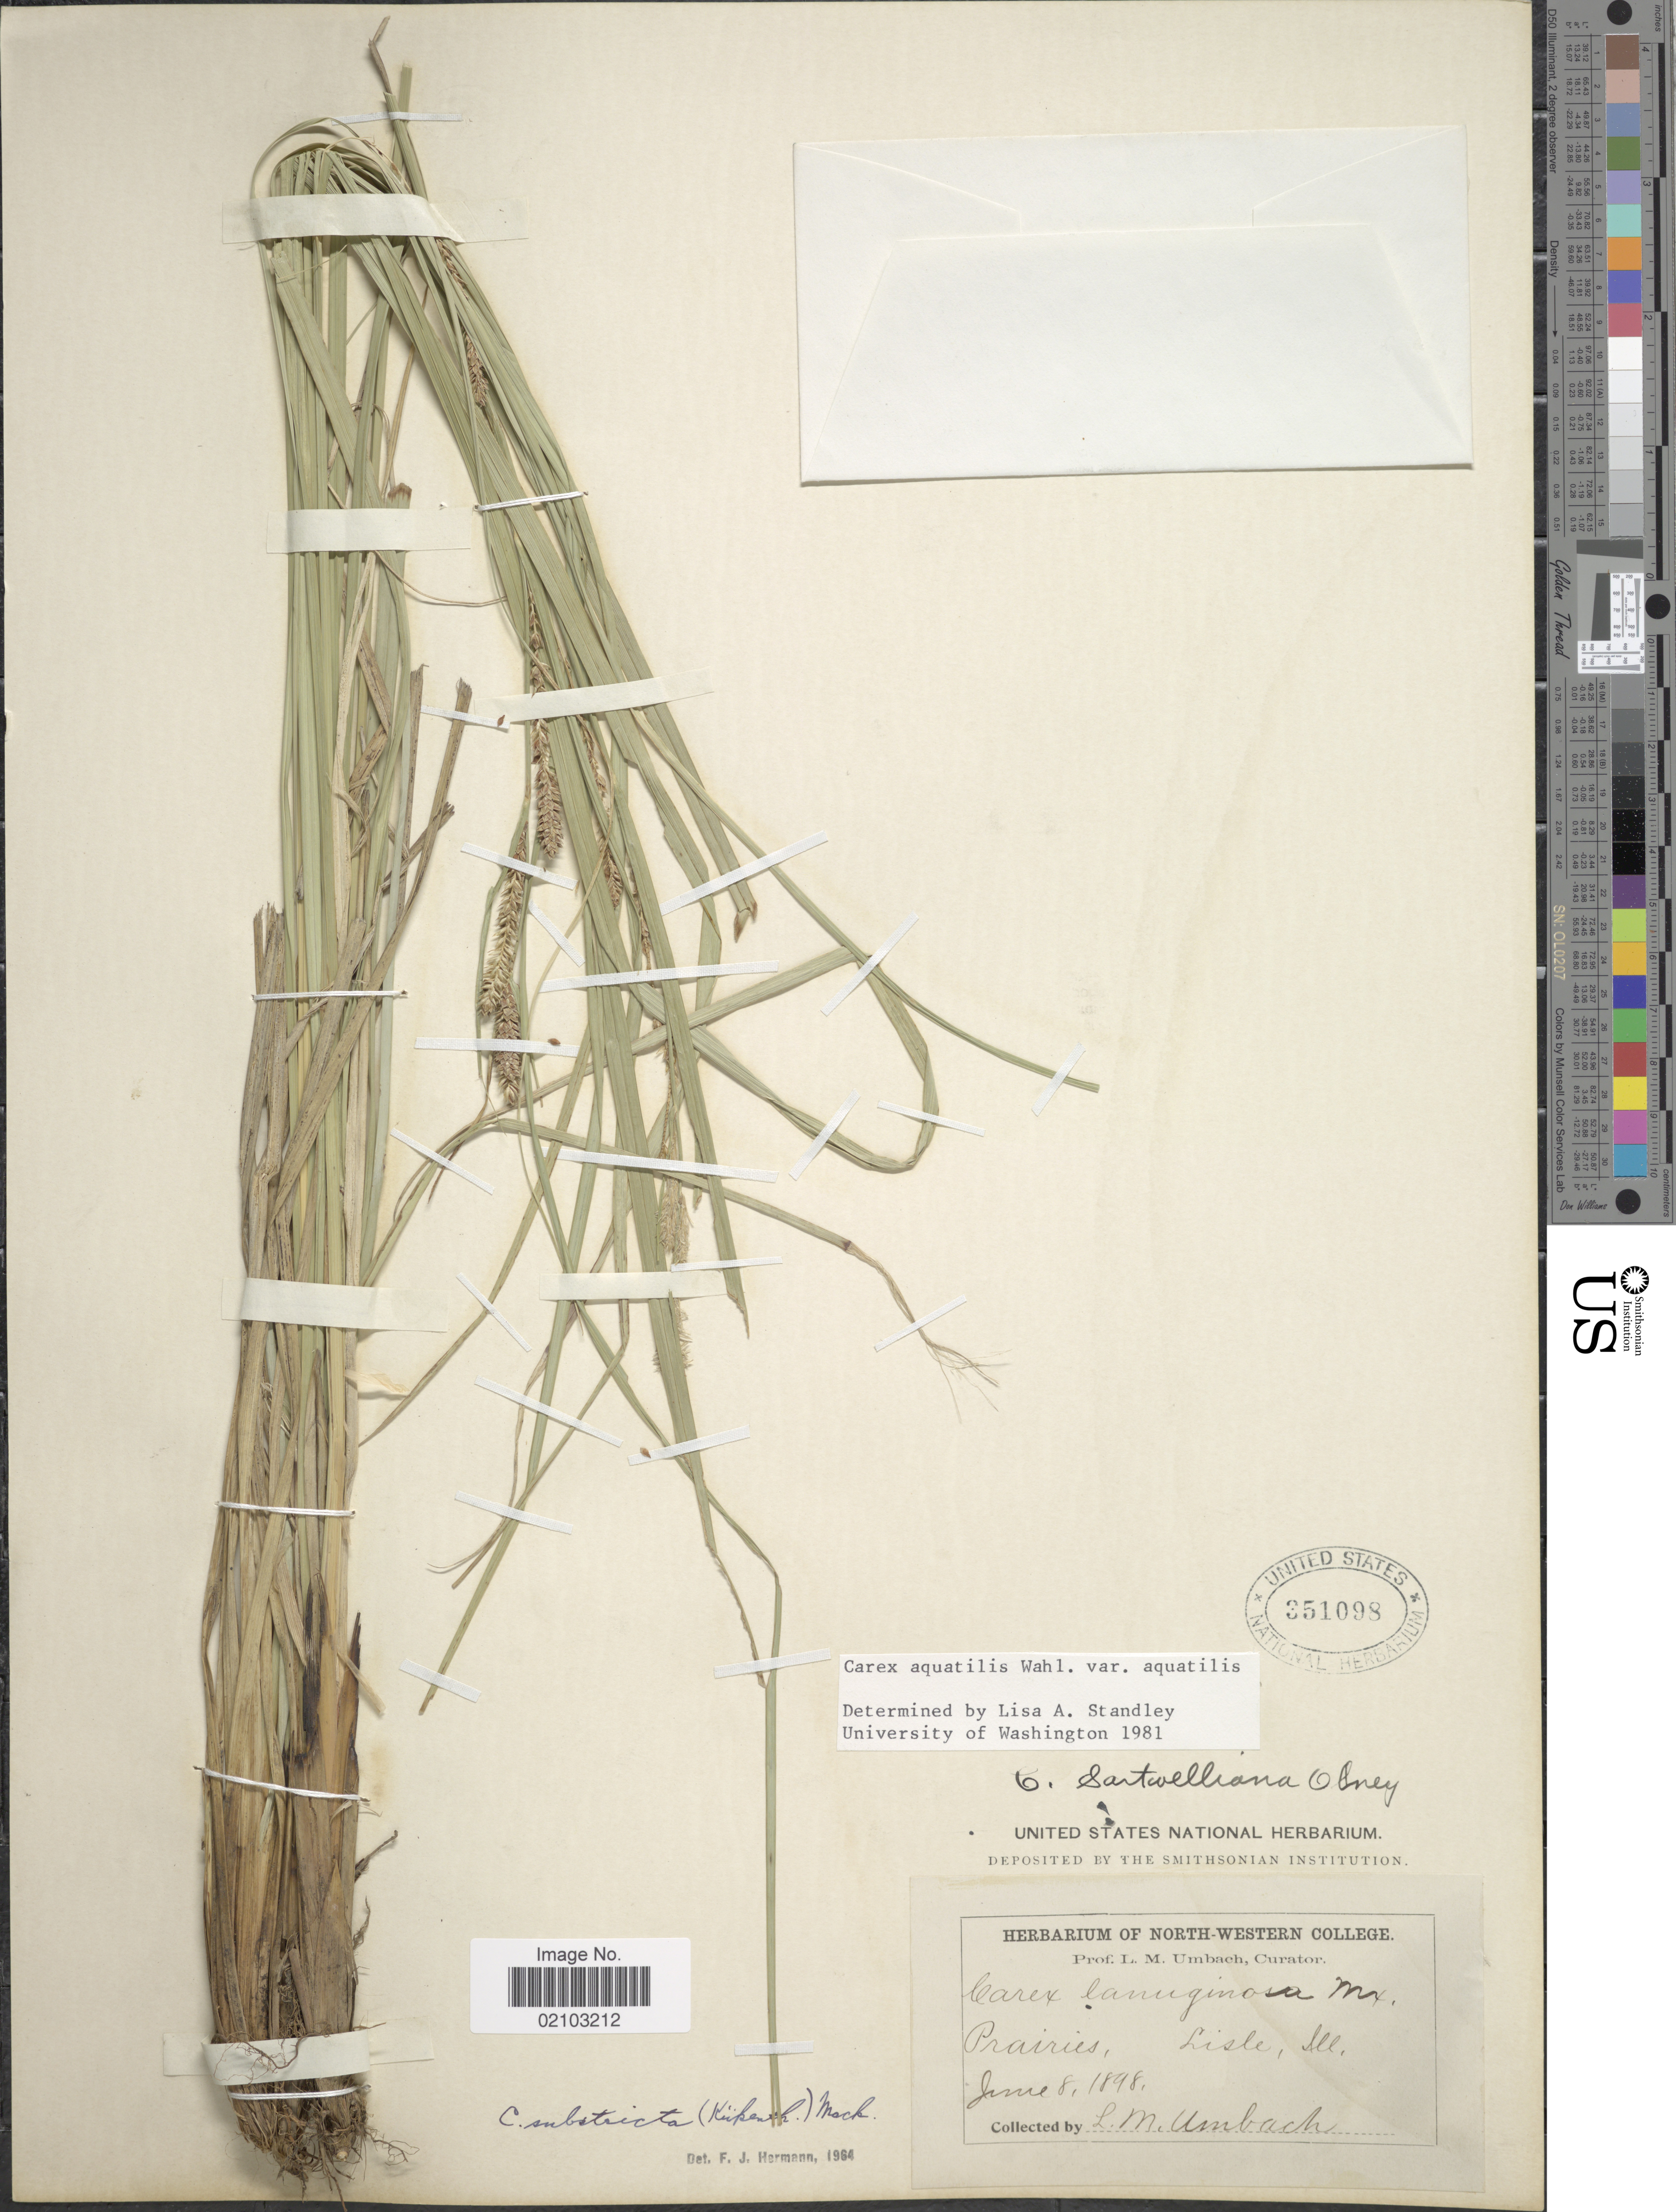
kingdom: Plantae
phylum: Tracheophyta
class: Liliopsida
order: Poales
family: Cyperaceae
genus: Carex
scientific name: Carex aquatilis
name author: Wahlenb.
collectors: L. M. Umbach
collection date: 1898-06-08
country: United States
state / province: Illinois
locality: Prairies, Lisle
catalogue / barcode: US 351098